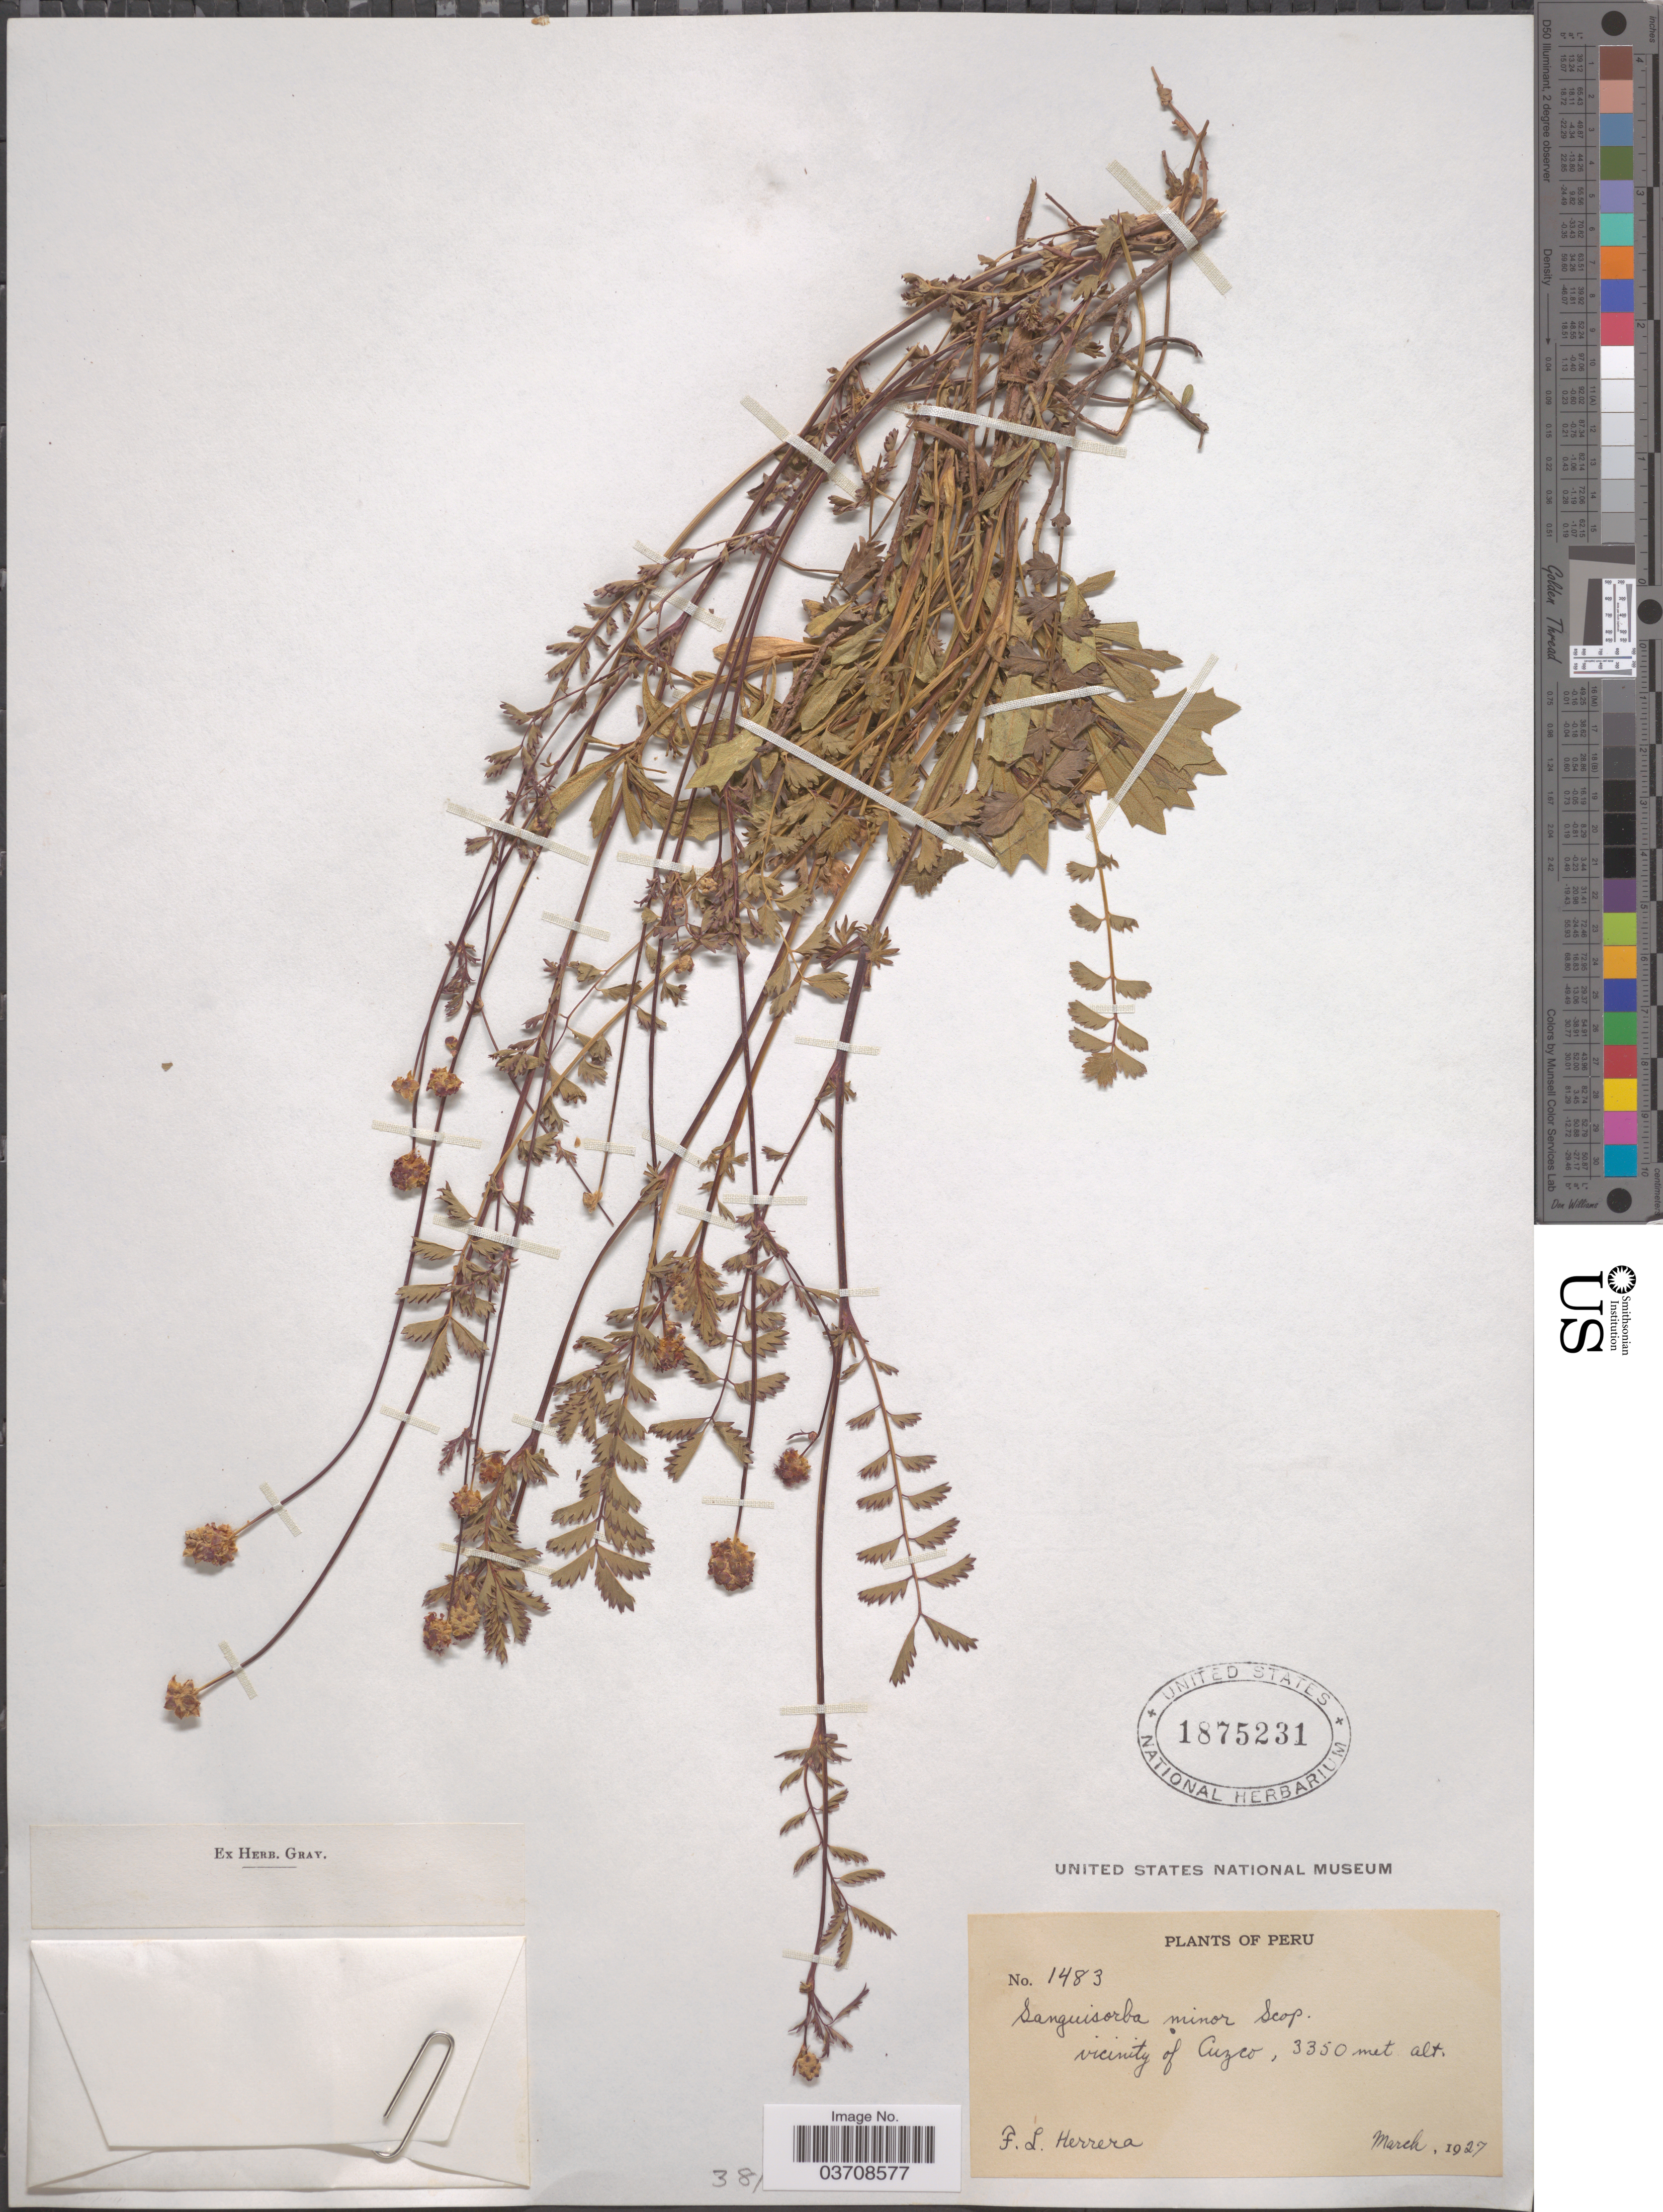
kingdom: Plantae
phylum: Tracheophyta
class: Magnoliopsida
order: Rosales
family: Rosaceae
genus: Sanguisorba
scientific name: Sanguisorba minor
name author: Scop.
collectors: F. L. Herrera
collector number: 1483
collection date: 1927-03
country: Peru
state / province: Cusco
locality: Vicinity of Cuzco.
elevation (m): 3350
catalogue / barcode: US 1875231